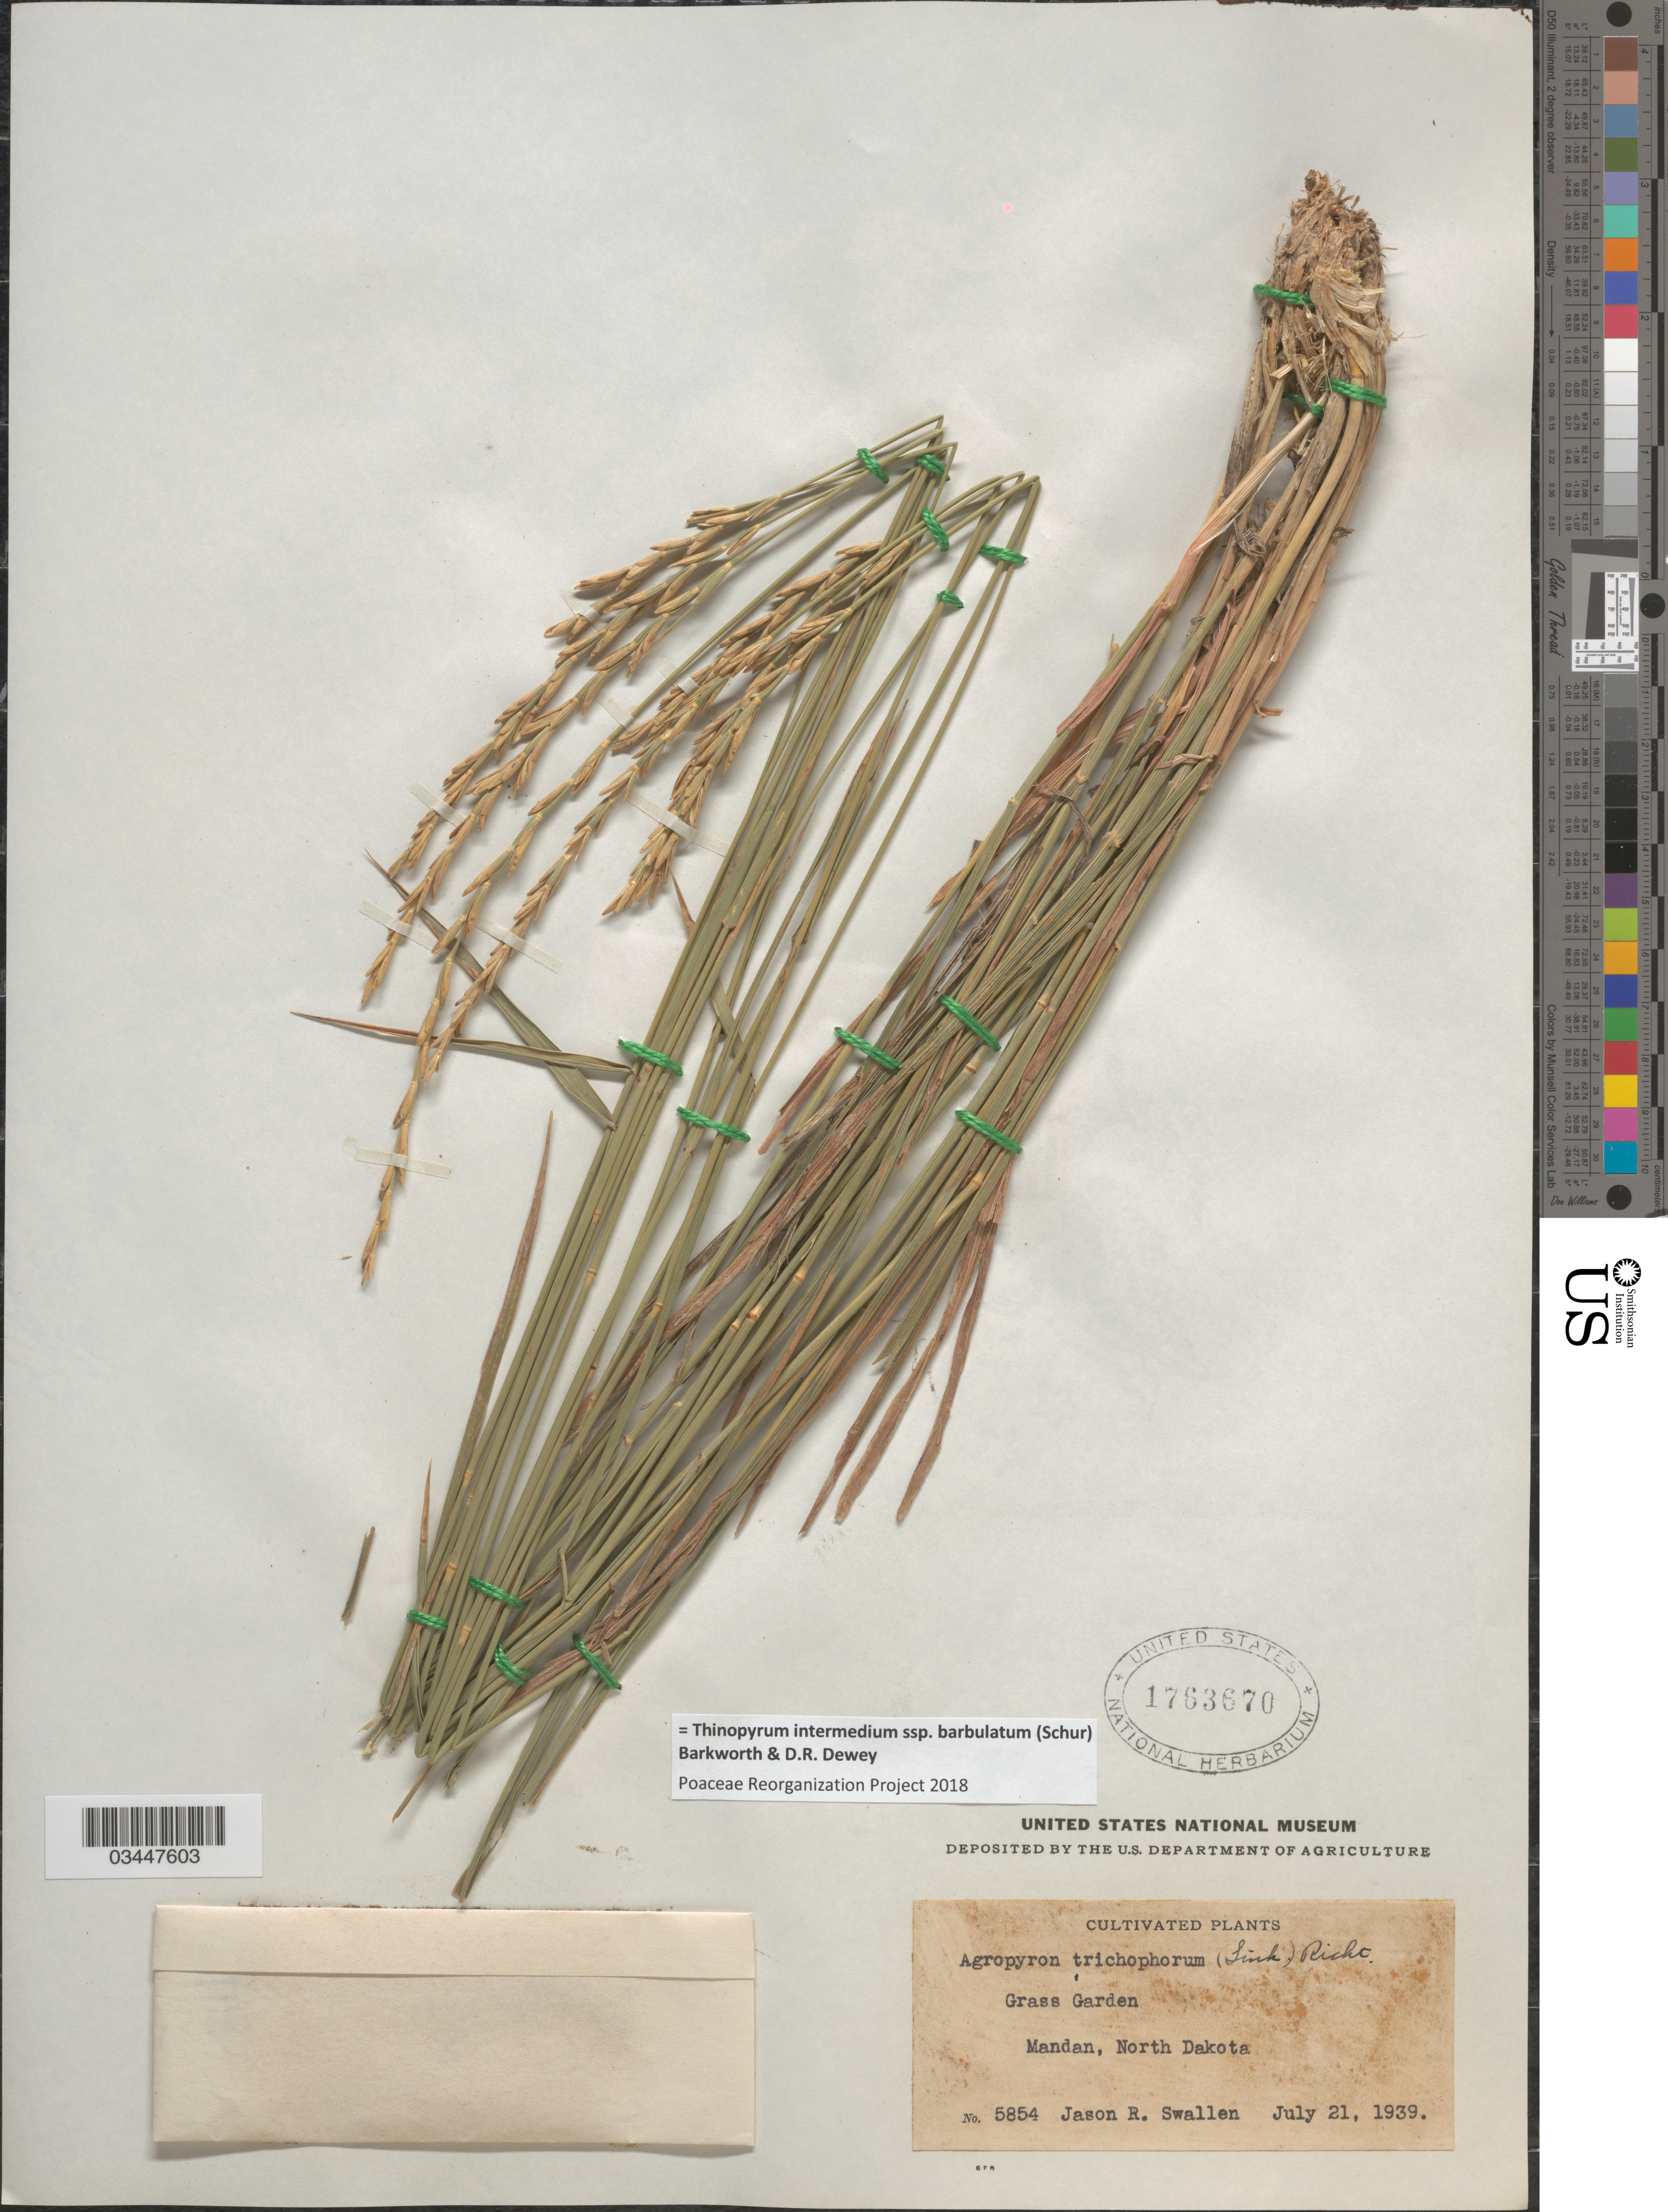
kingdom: Plantae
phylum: Tracheophyta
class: Liliopsida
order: Poales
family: Poaceae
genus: Thinopyrum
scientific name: Thinopyrum intermedium subsp. barbulatum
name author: (Schur) Barkworth & Dewey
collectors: J. R. Swallen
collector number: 5854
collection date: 1939-07-21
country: United States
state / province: North Dakota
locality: Grass Garden. Mandan.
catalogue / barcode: US 1763670